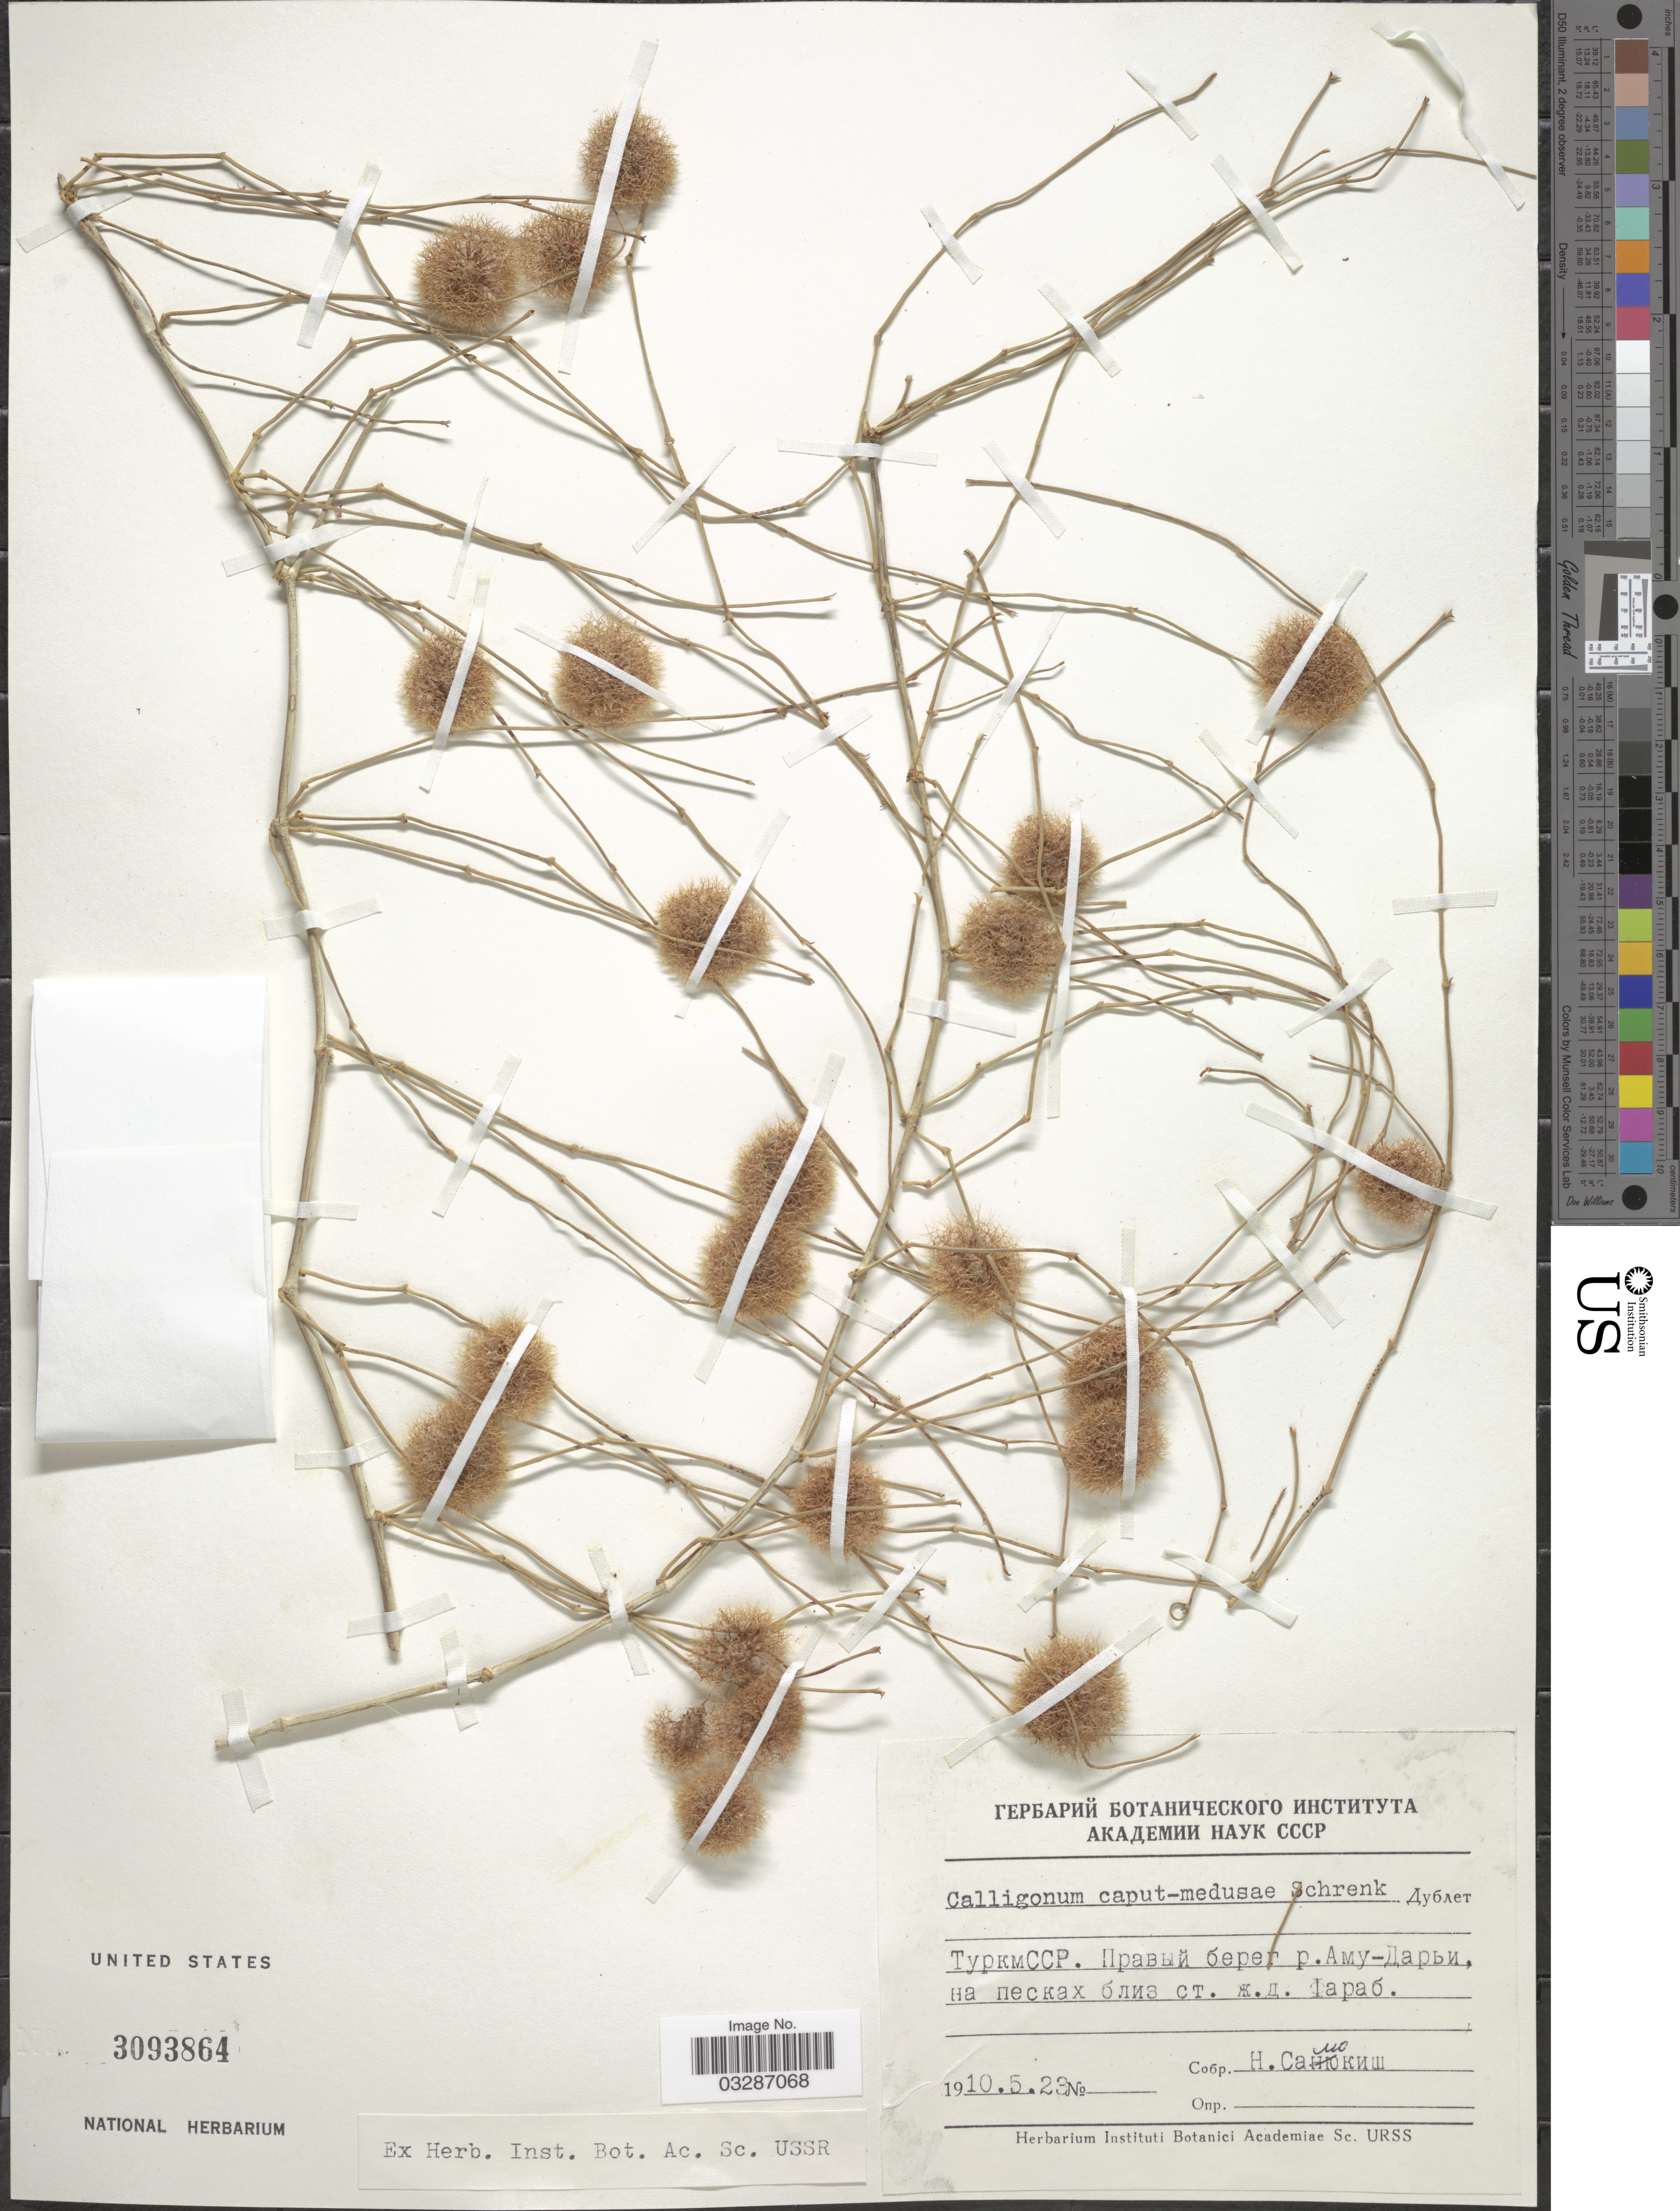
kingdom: Plantae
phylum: Tracheophyta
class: Magnoliopsida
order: Caryophyllales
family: Polygonaceae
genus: Calligonum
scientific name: Calligonum caput-medusae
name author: Schrenk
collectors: N. Samokisch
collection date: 1910-05-23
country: Turkmenistan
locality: Right shore Amu-Darya River, near rail road station Farab.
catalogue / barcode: US 3093864